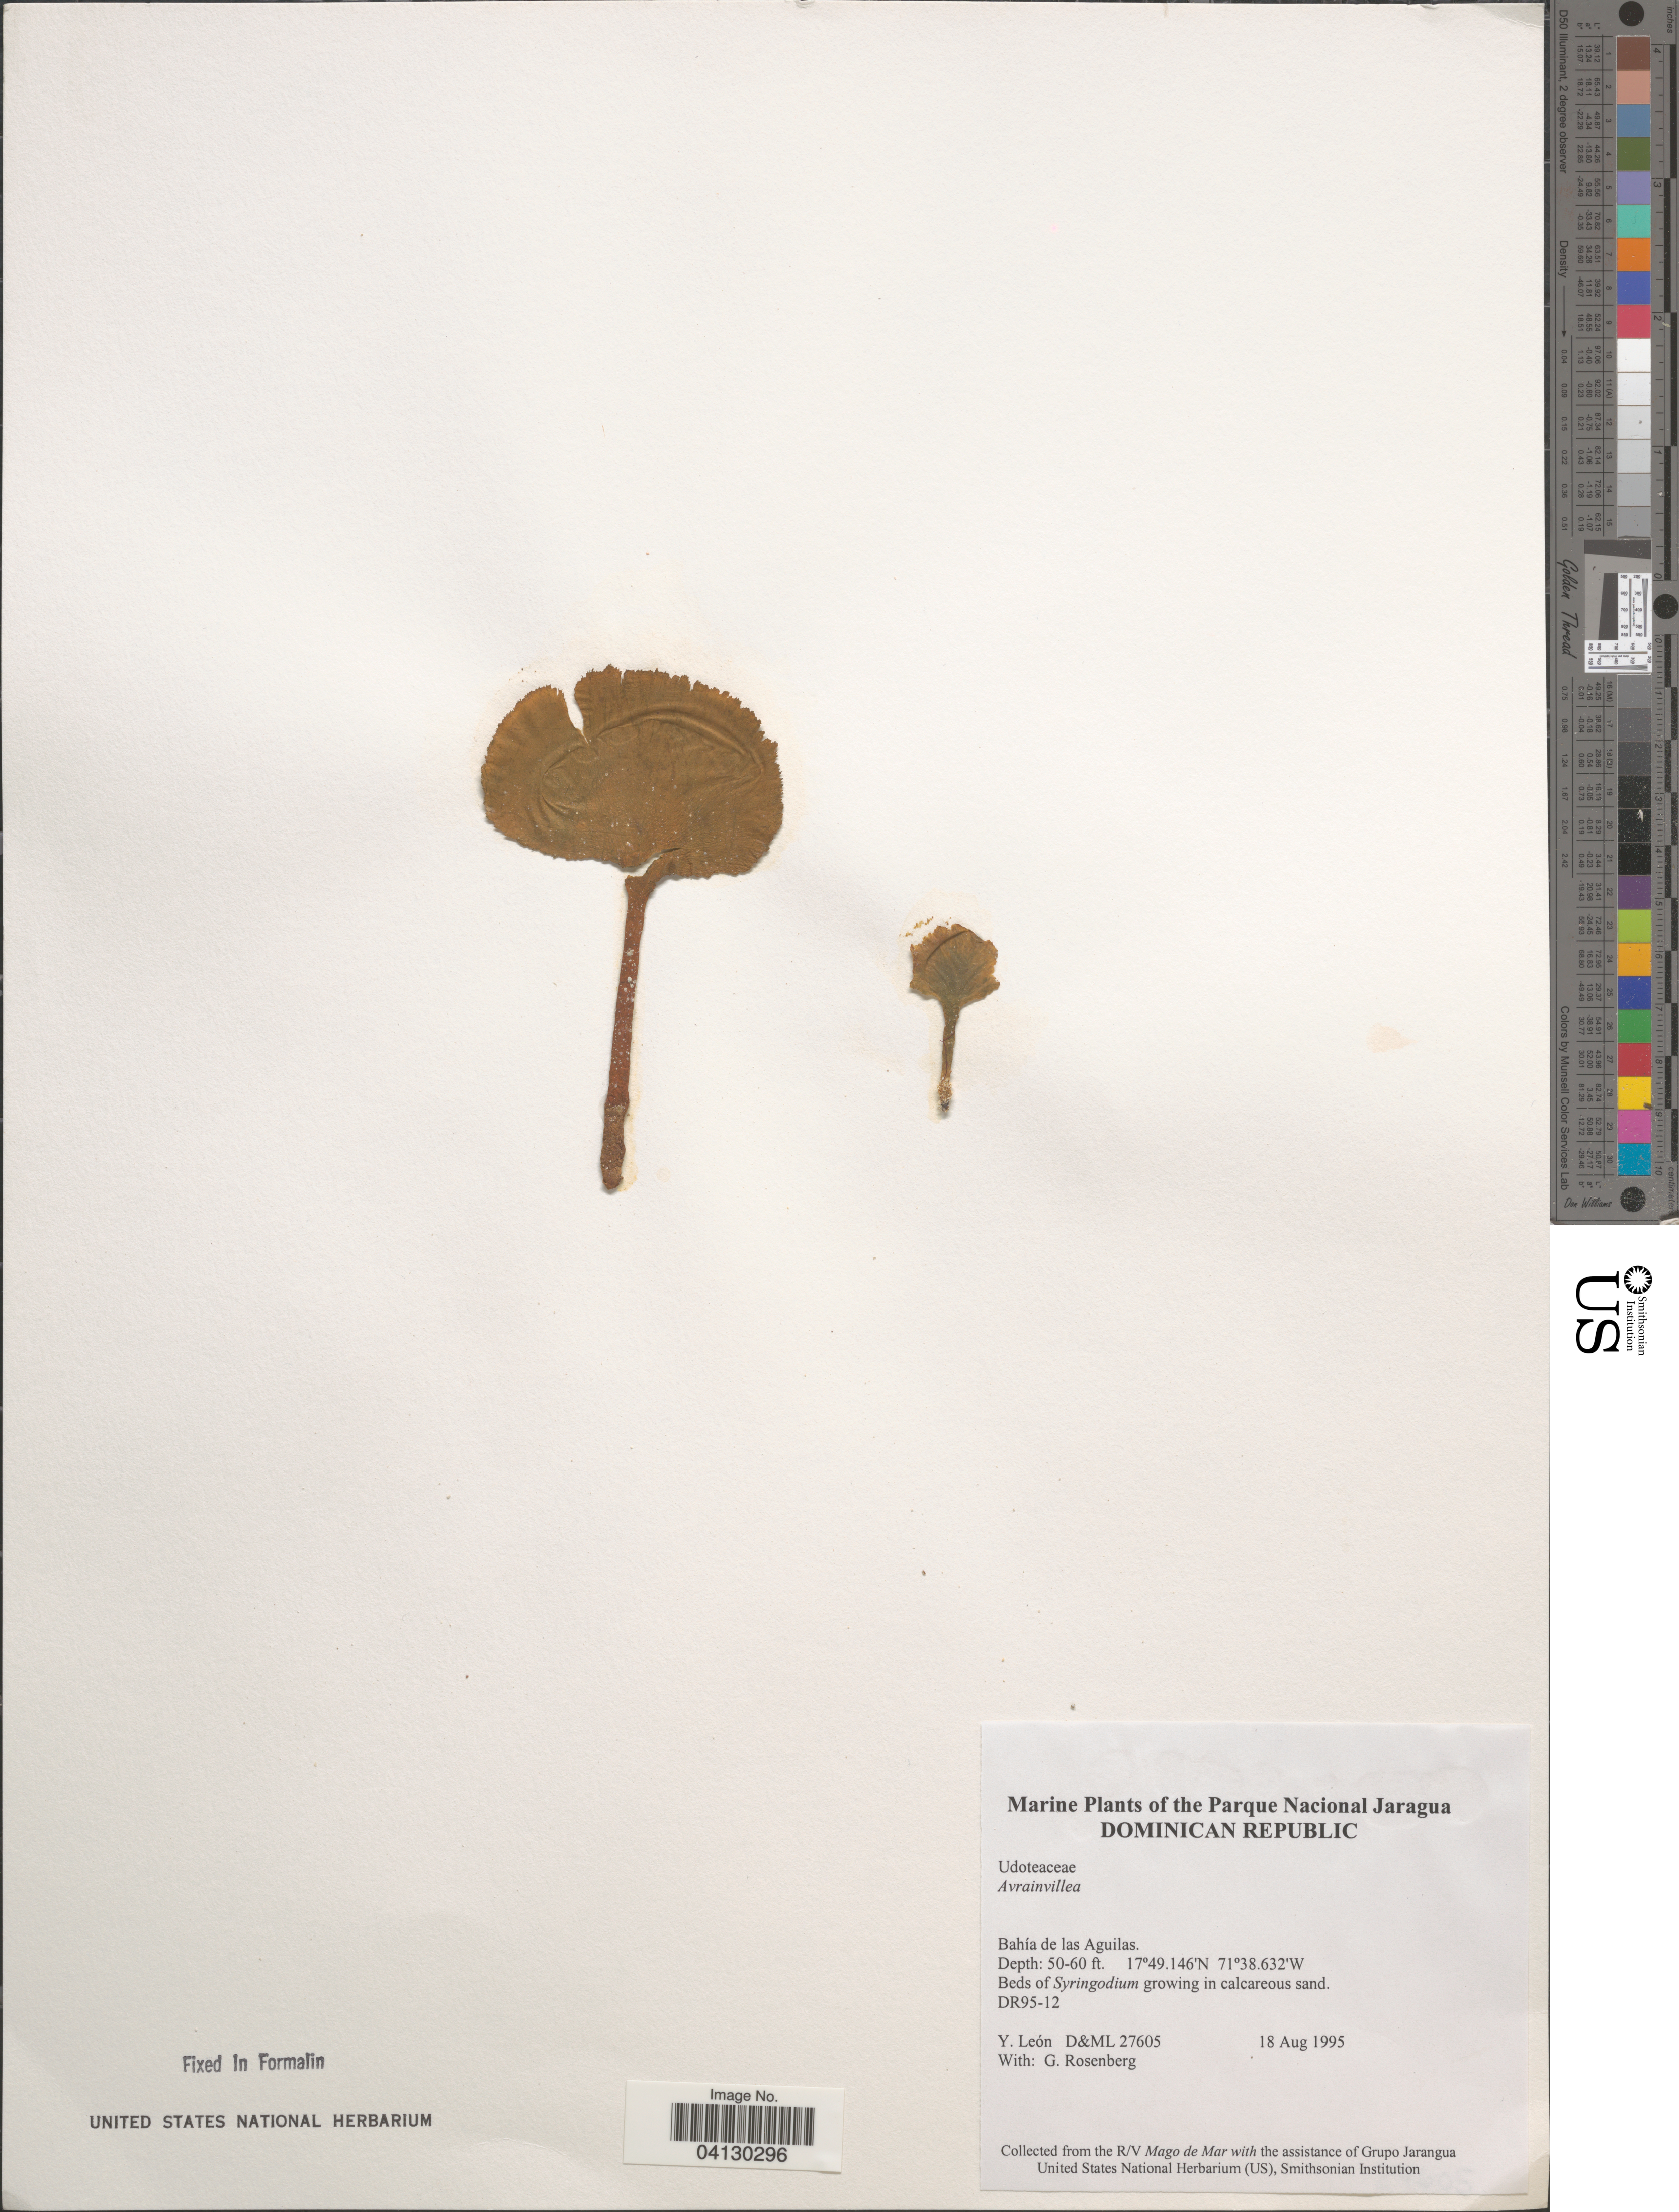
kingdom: Plantae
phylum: Chlorophyta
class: Ulvophyceae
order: Bryopsidales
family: Dichotomosiphonaceae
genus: Avrainvillea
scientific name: Avrainvillea sp.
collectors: Y. León & G. Rosenberg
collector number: D&ML27605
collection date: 1995-08-18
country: Dominican Republic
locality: The Parque Nacional Jaragua. Bahía de las Aguilas.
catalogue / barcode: US 328924